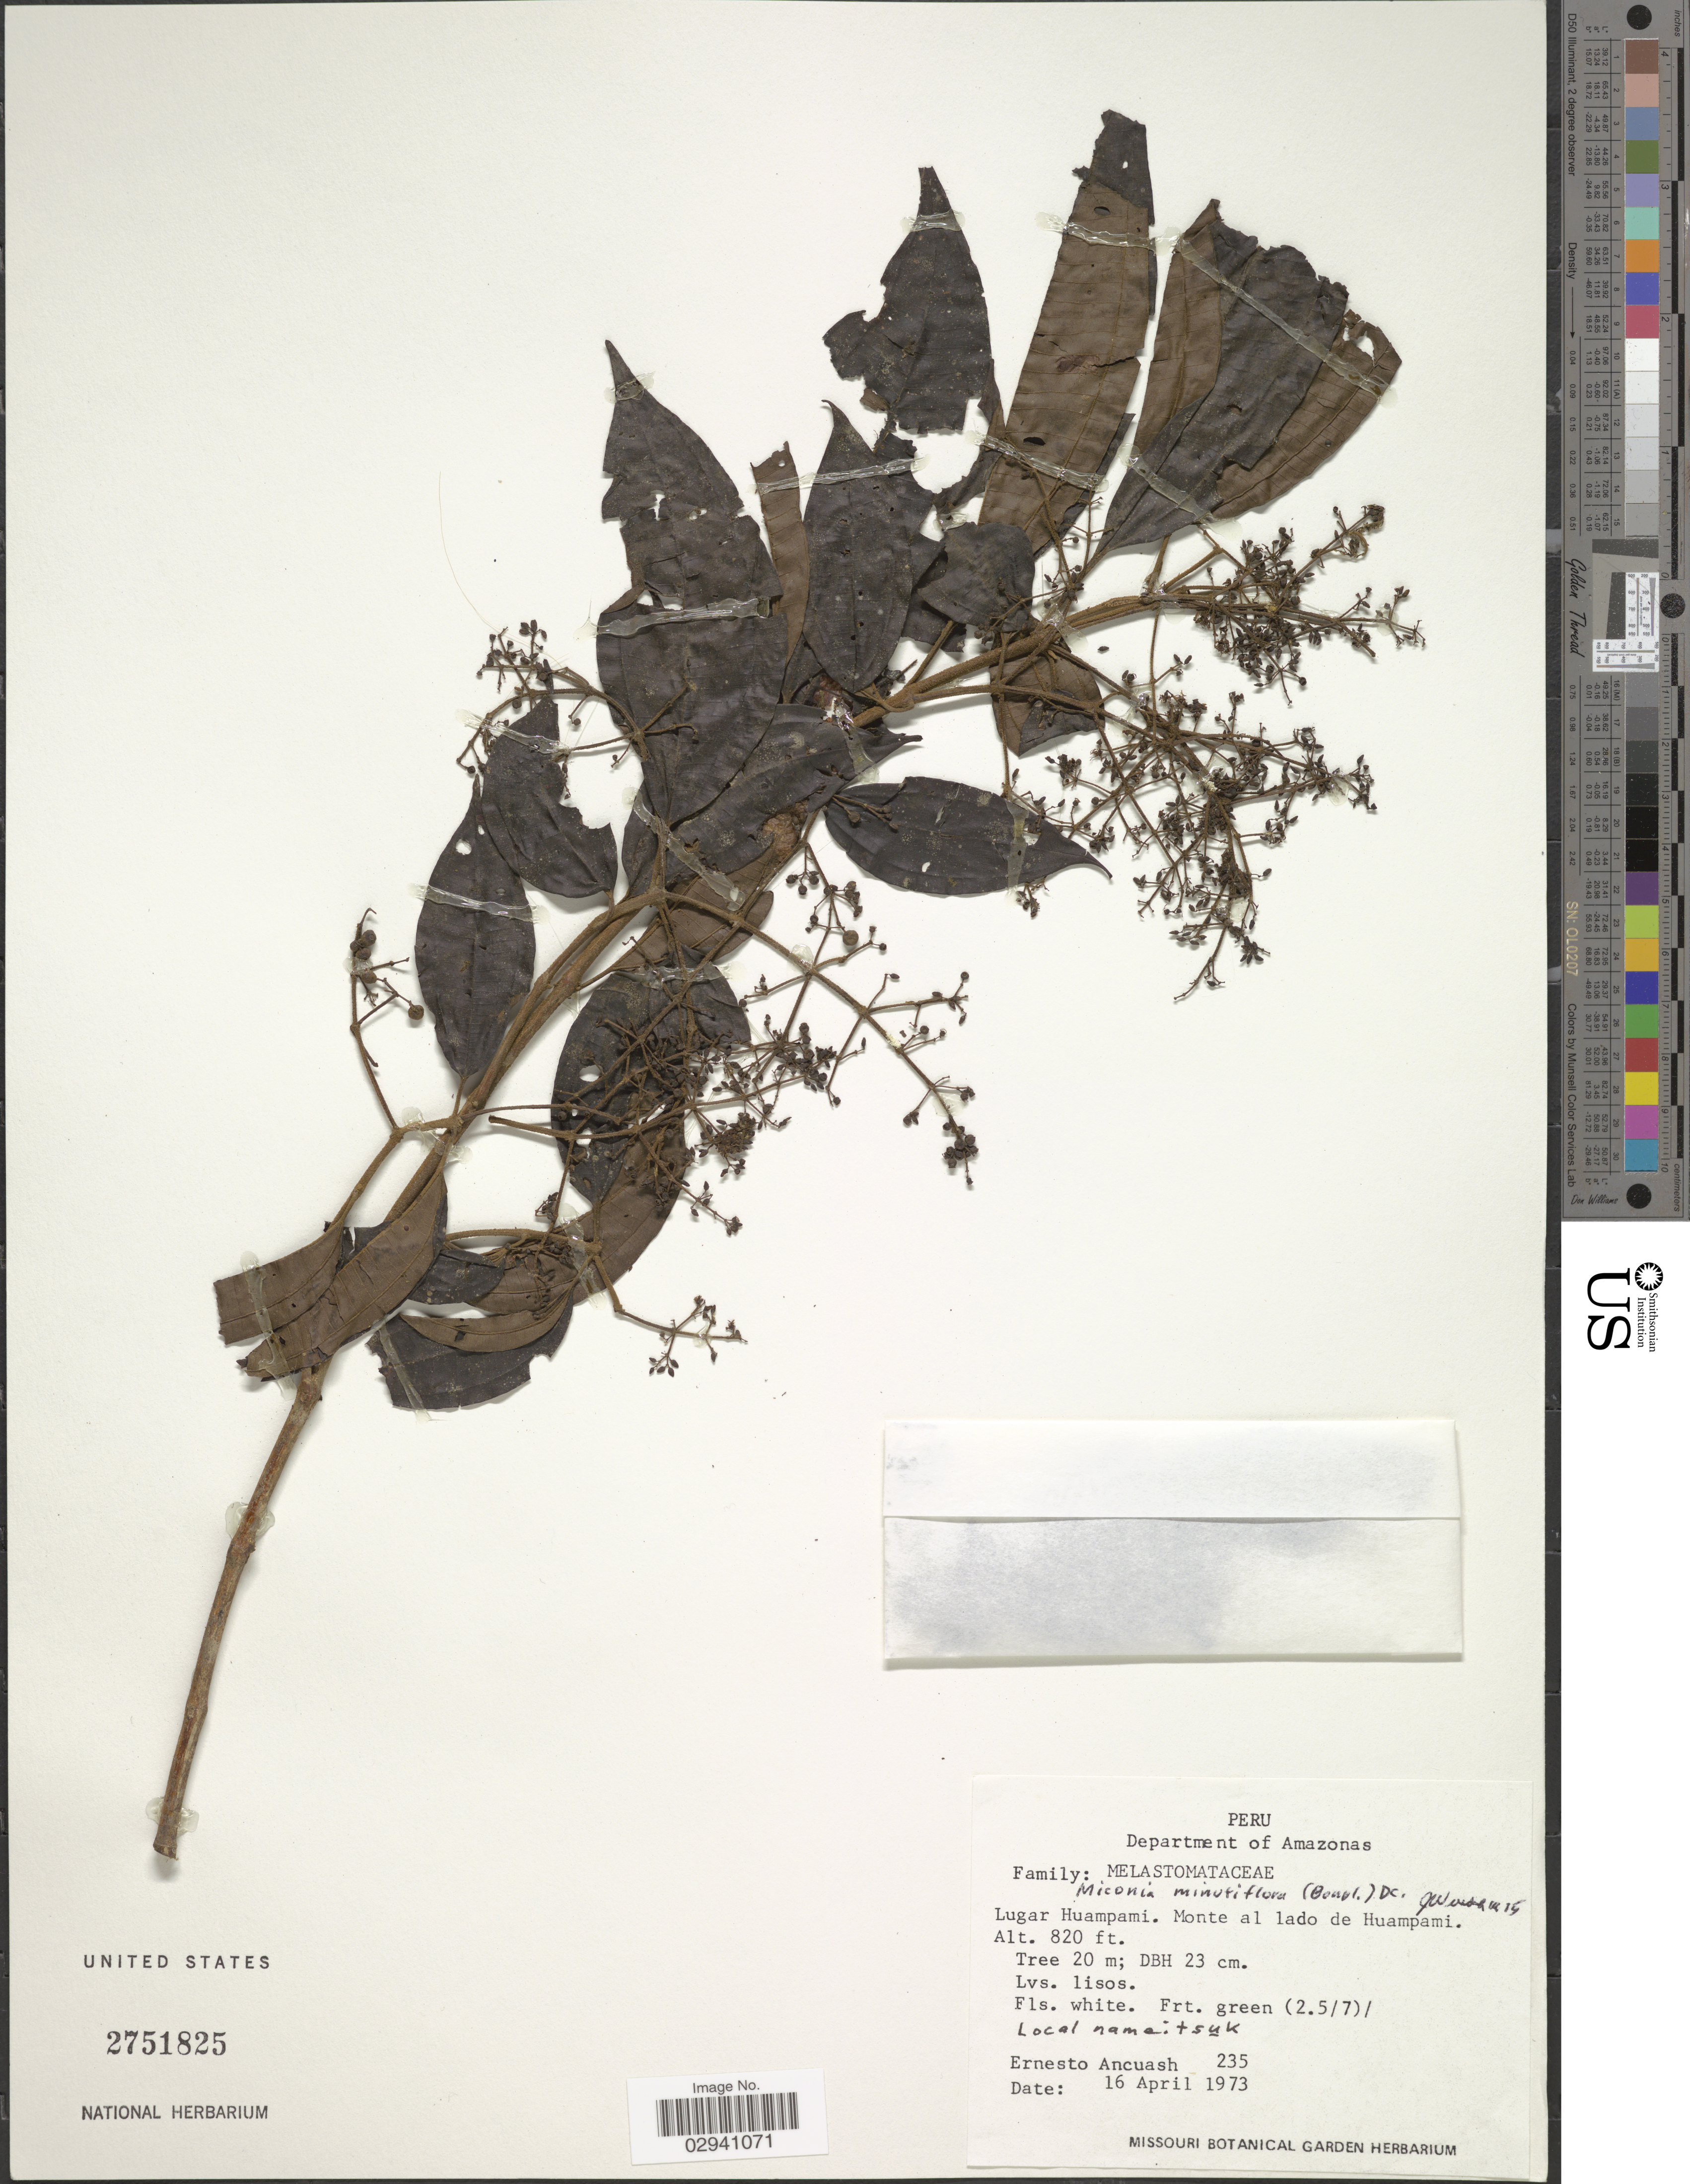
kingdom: Plantae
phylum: Tracheophyta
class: Magnoliopsida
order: Myrtales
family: Melastomataceae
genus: Miconia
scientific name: Miconia minutiflora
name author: (Bonpl.) DC.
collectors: E. Ancuash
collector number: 235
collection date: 1973-04-16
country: Peru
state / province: Amazonas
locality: Department of Amazonas. Lugar Huampami. Monte al lado de Huampami.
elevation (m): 250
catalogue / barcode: US 2751825